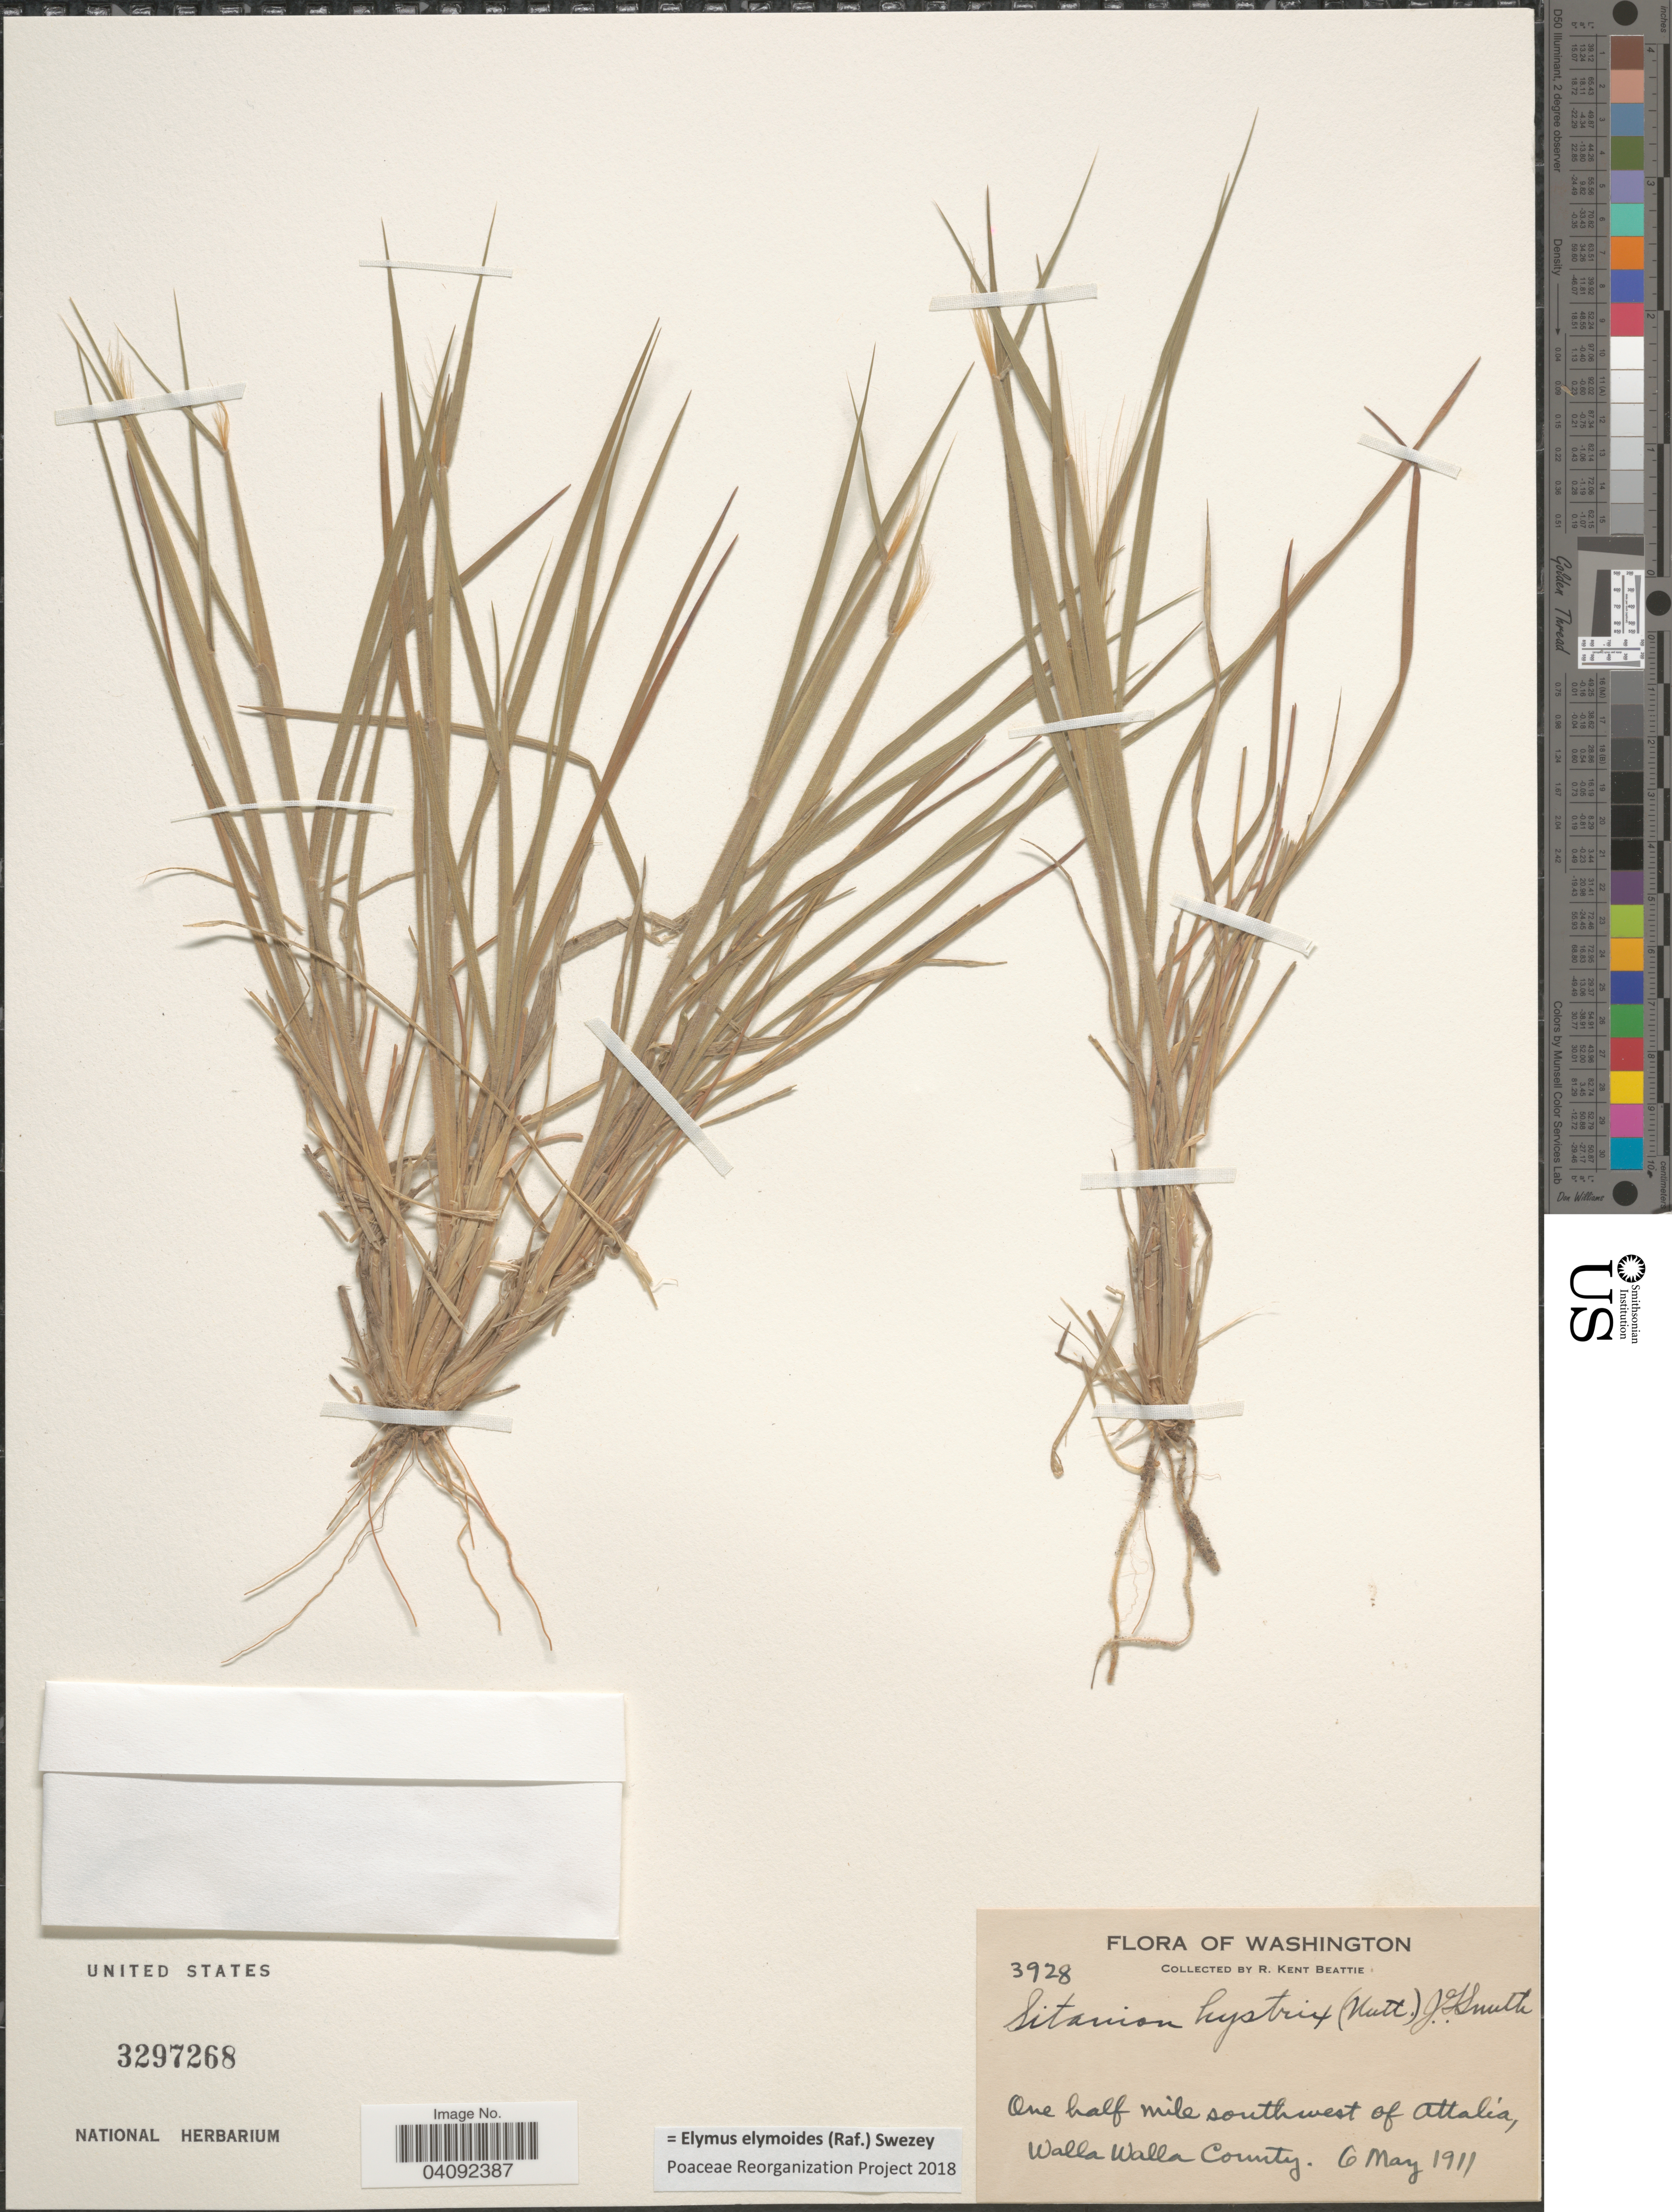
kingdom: Plantae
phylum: Tracheophyta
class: Liliopsida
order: Poales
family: Poaceae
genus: Elymus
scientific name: Elymus elymoides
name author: (Raf.) Swezey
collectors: R. K. Beattie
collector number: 3928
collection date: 1911-05-06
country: United States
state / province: Washington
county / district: Walla Walla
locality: One half mile southwest of Attalia, Walla Walla County.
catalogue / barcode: US 3297268